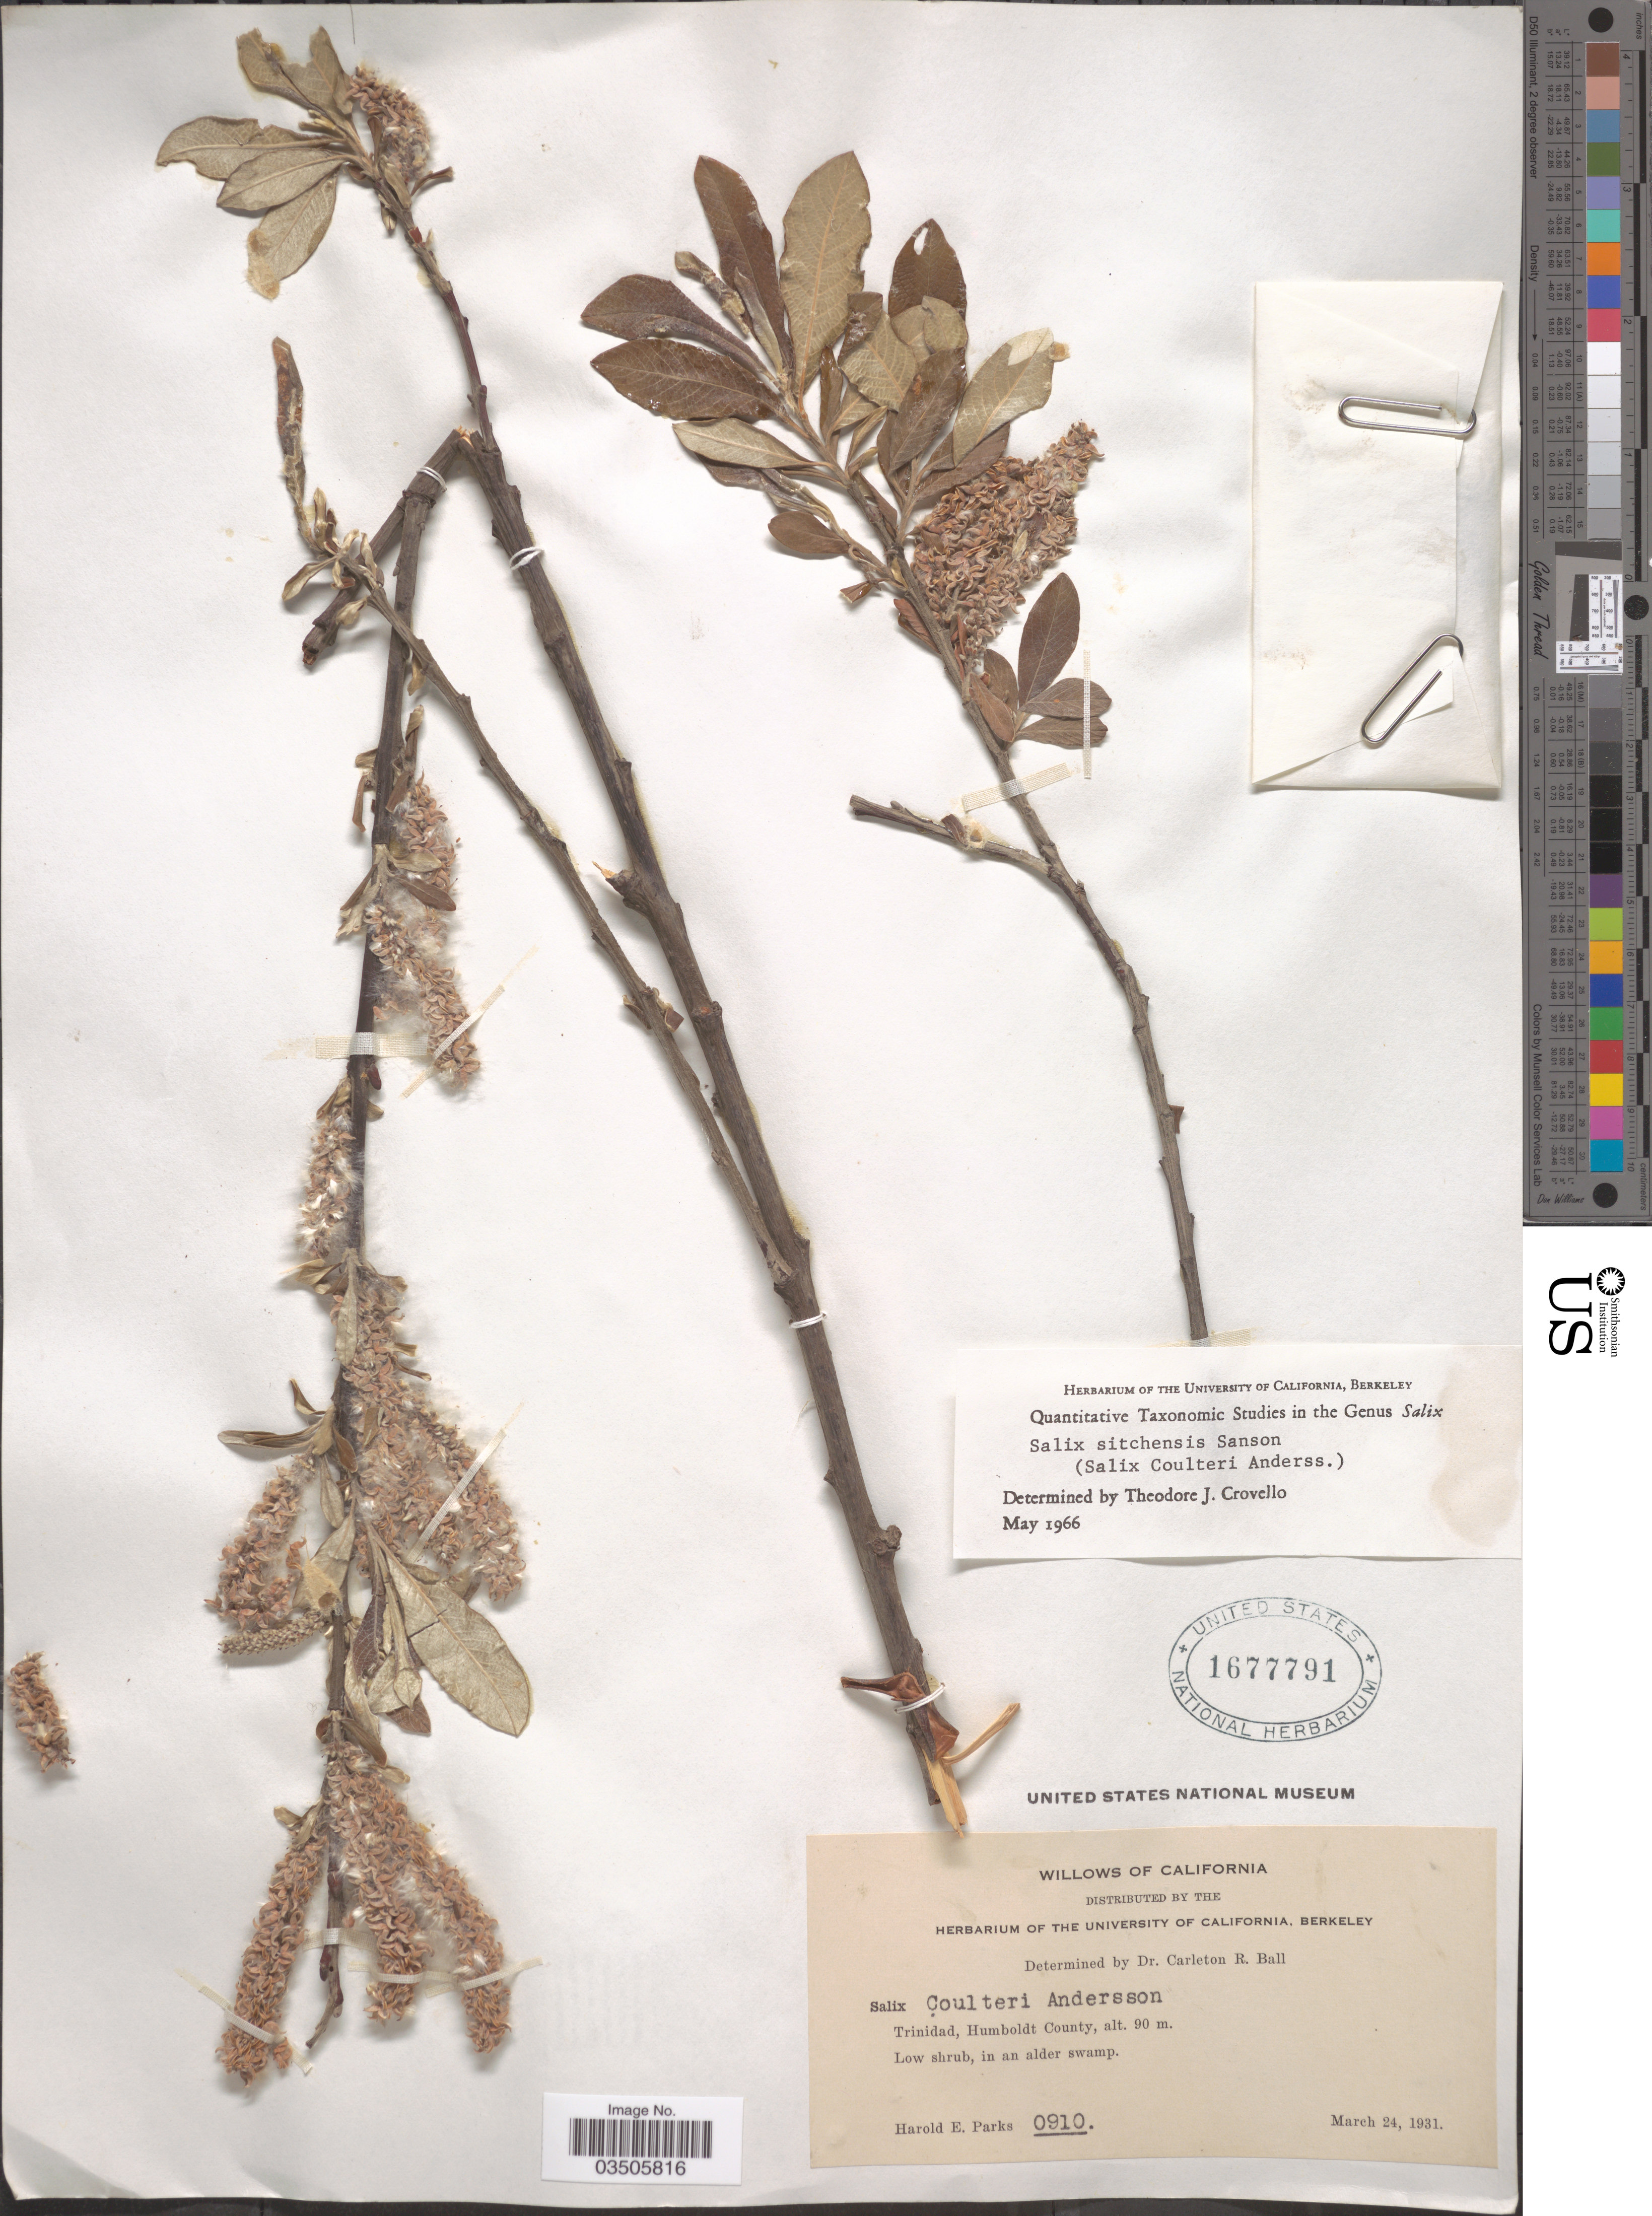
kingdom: Plantae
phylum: Tracheophyta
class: Magnoliopsida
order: Malpighiales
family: Salicaceae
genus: Salix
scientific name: Salix sitchensis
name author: Sanson ex Bong.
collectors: H. E. Parks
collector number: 0910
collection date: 1931-03-24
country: United States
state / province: California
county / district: Humboldt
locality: Trinidad, Humboldt County.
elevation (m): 90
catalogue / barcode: US 1677791